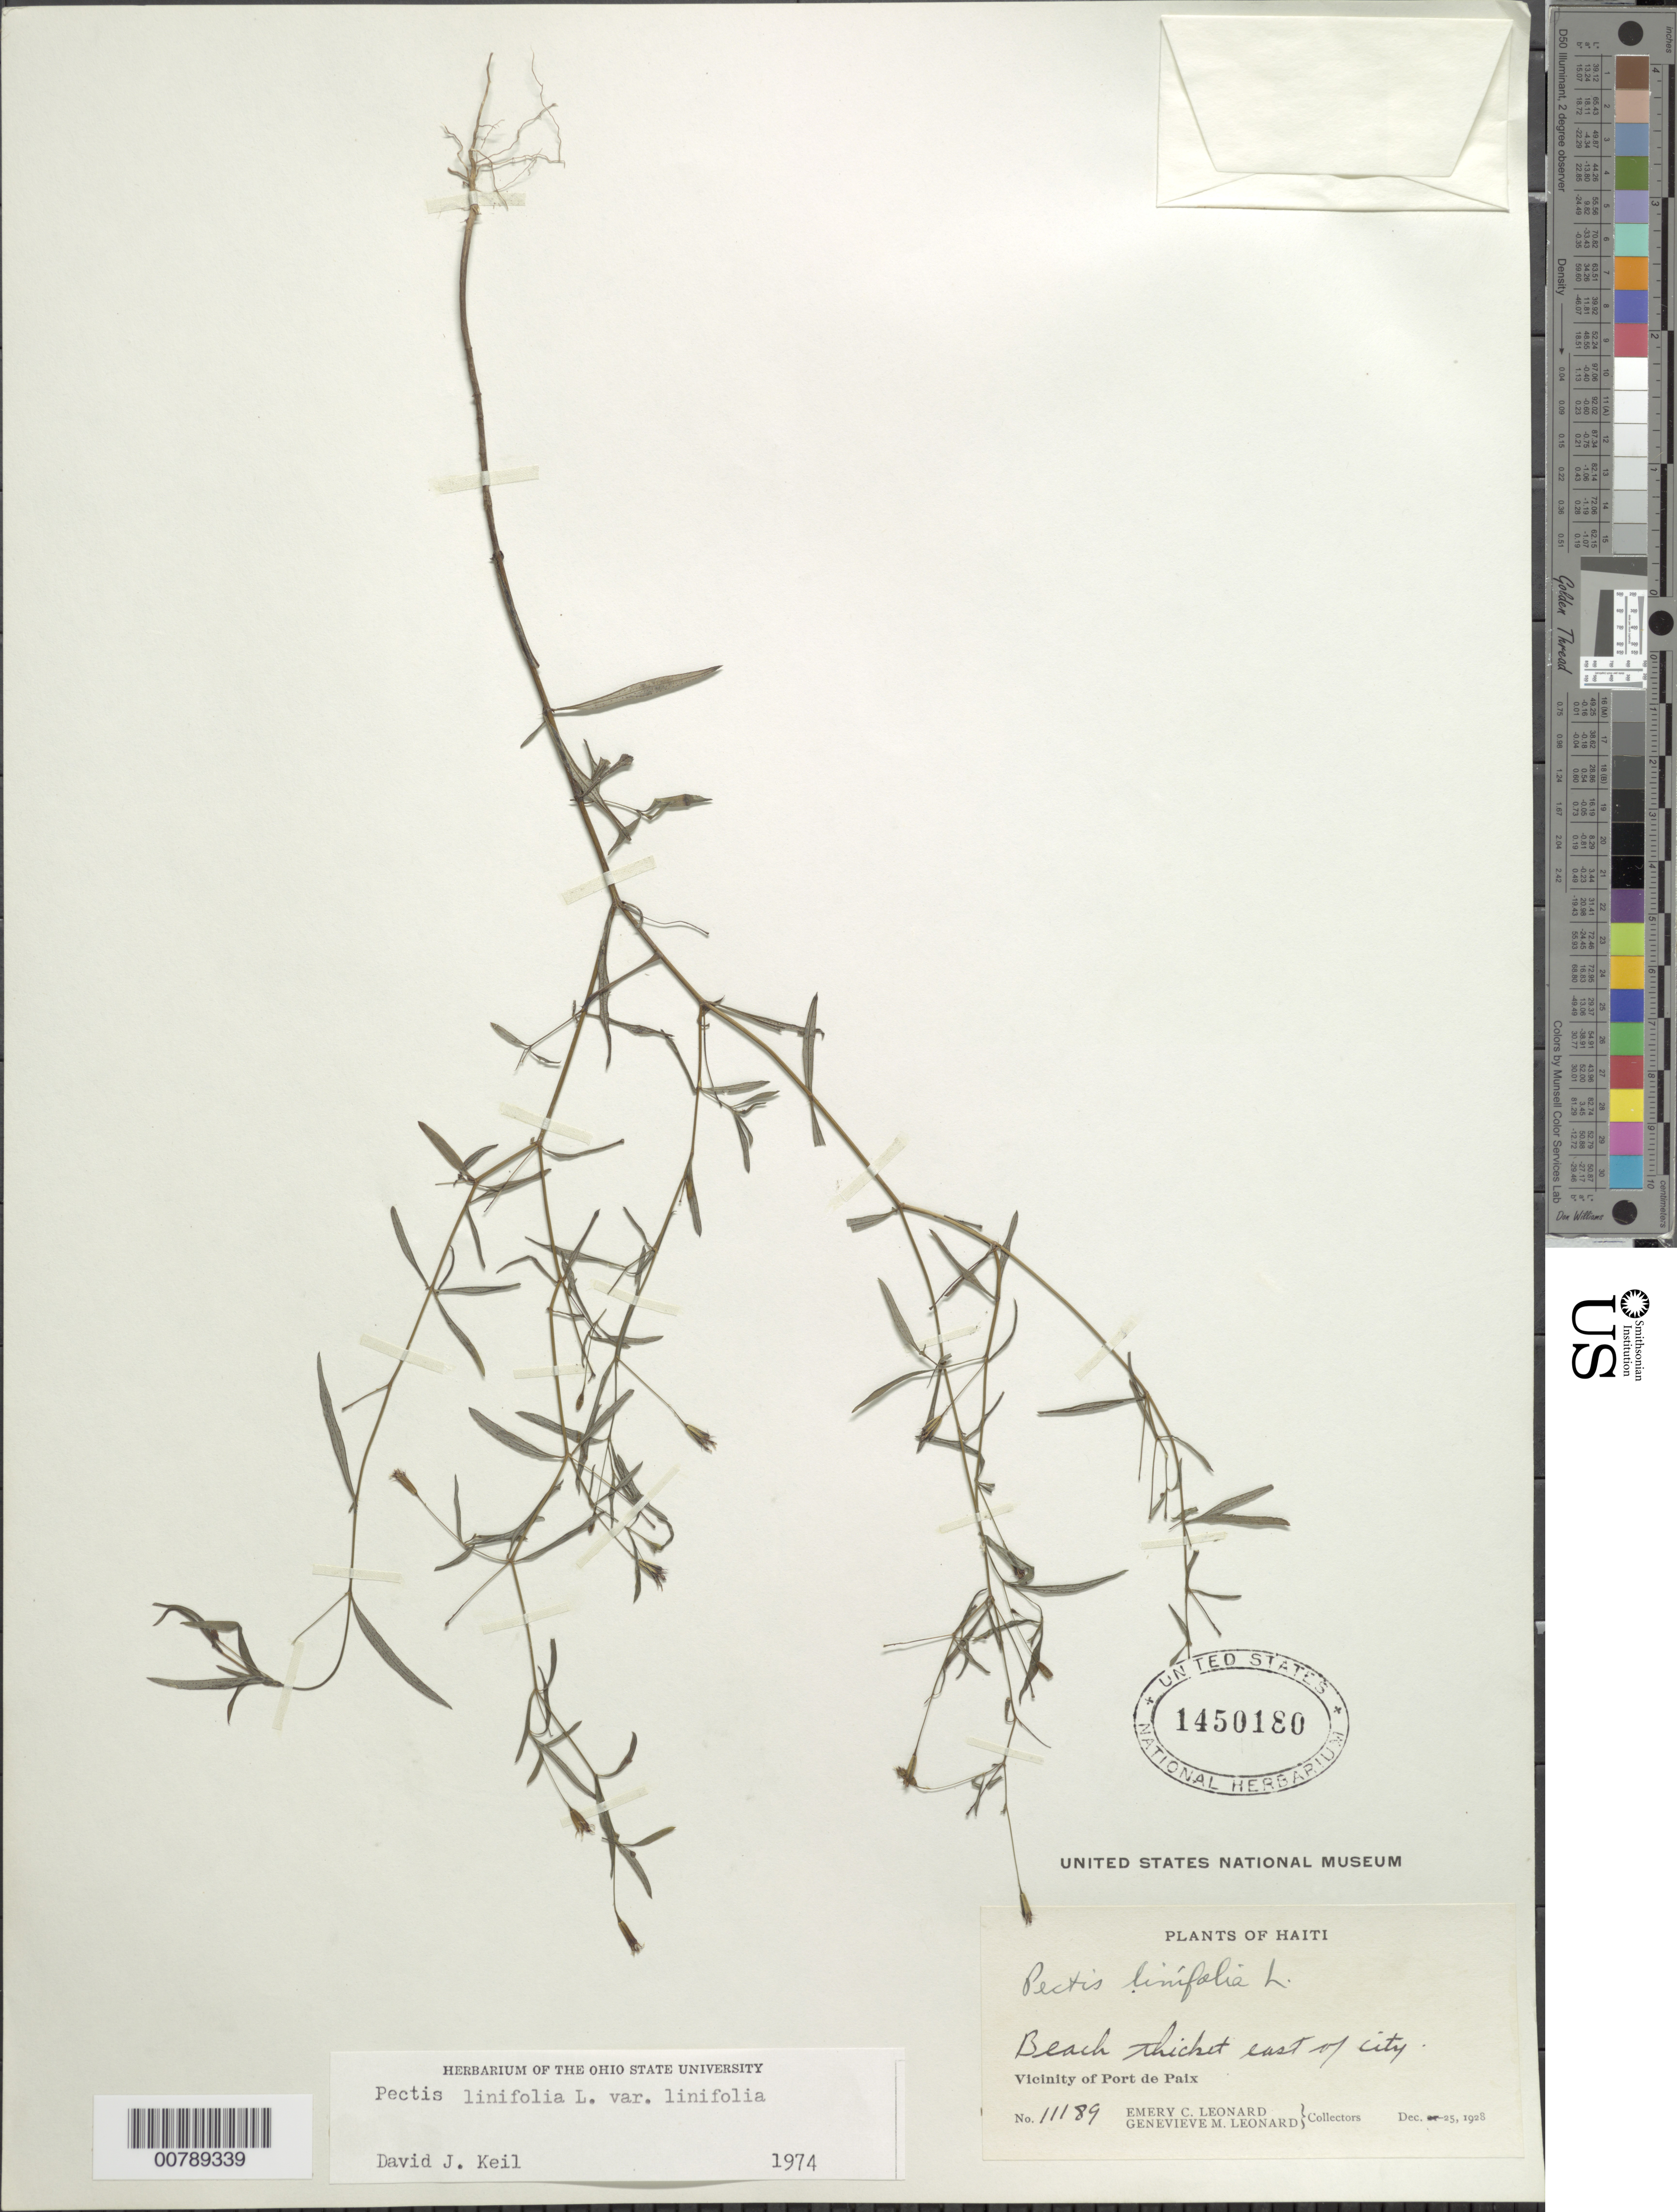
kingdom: Plantae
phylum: Tracheophyta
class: Magnoliopsida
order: Asterales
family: Asteraceae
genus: Pectis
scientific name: Pectis linifolia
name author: L.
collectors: E. C. Leonard & G. M. Leonard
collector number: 11189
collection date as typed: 25 Dec 1928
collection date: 1928-12-25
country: Haiti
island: Hispaniola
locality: Vicinity of Port de Paix. Beach thicket east of city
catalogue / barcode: US 1450180